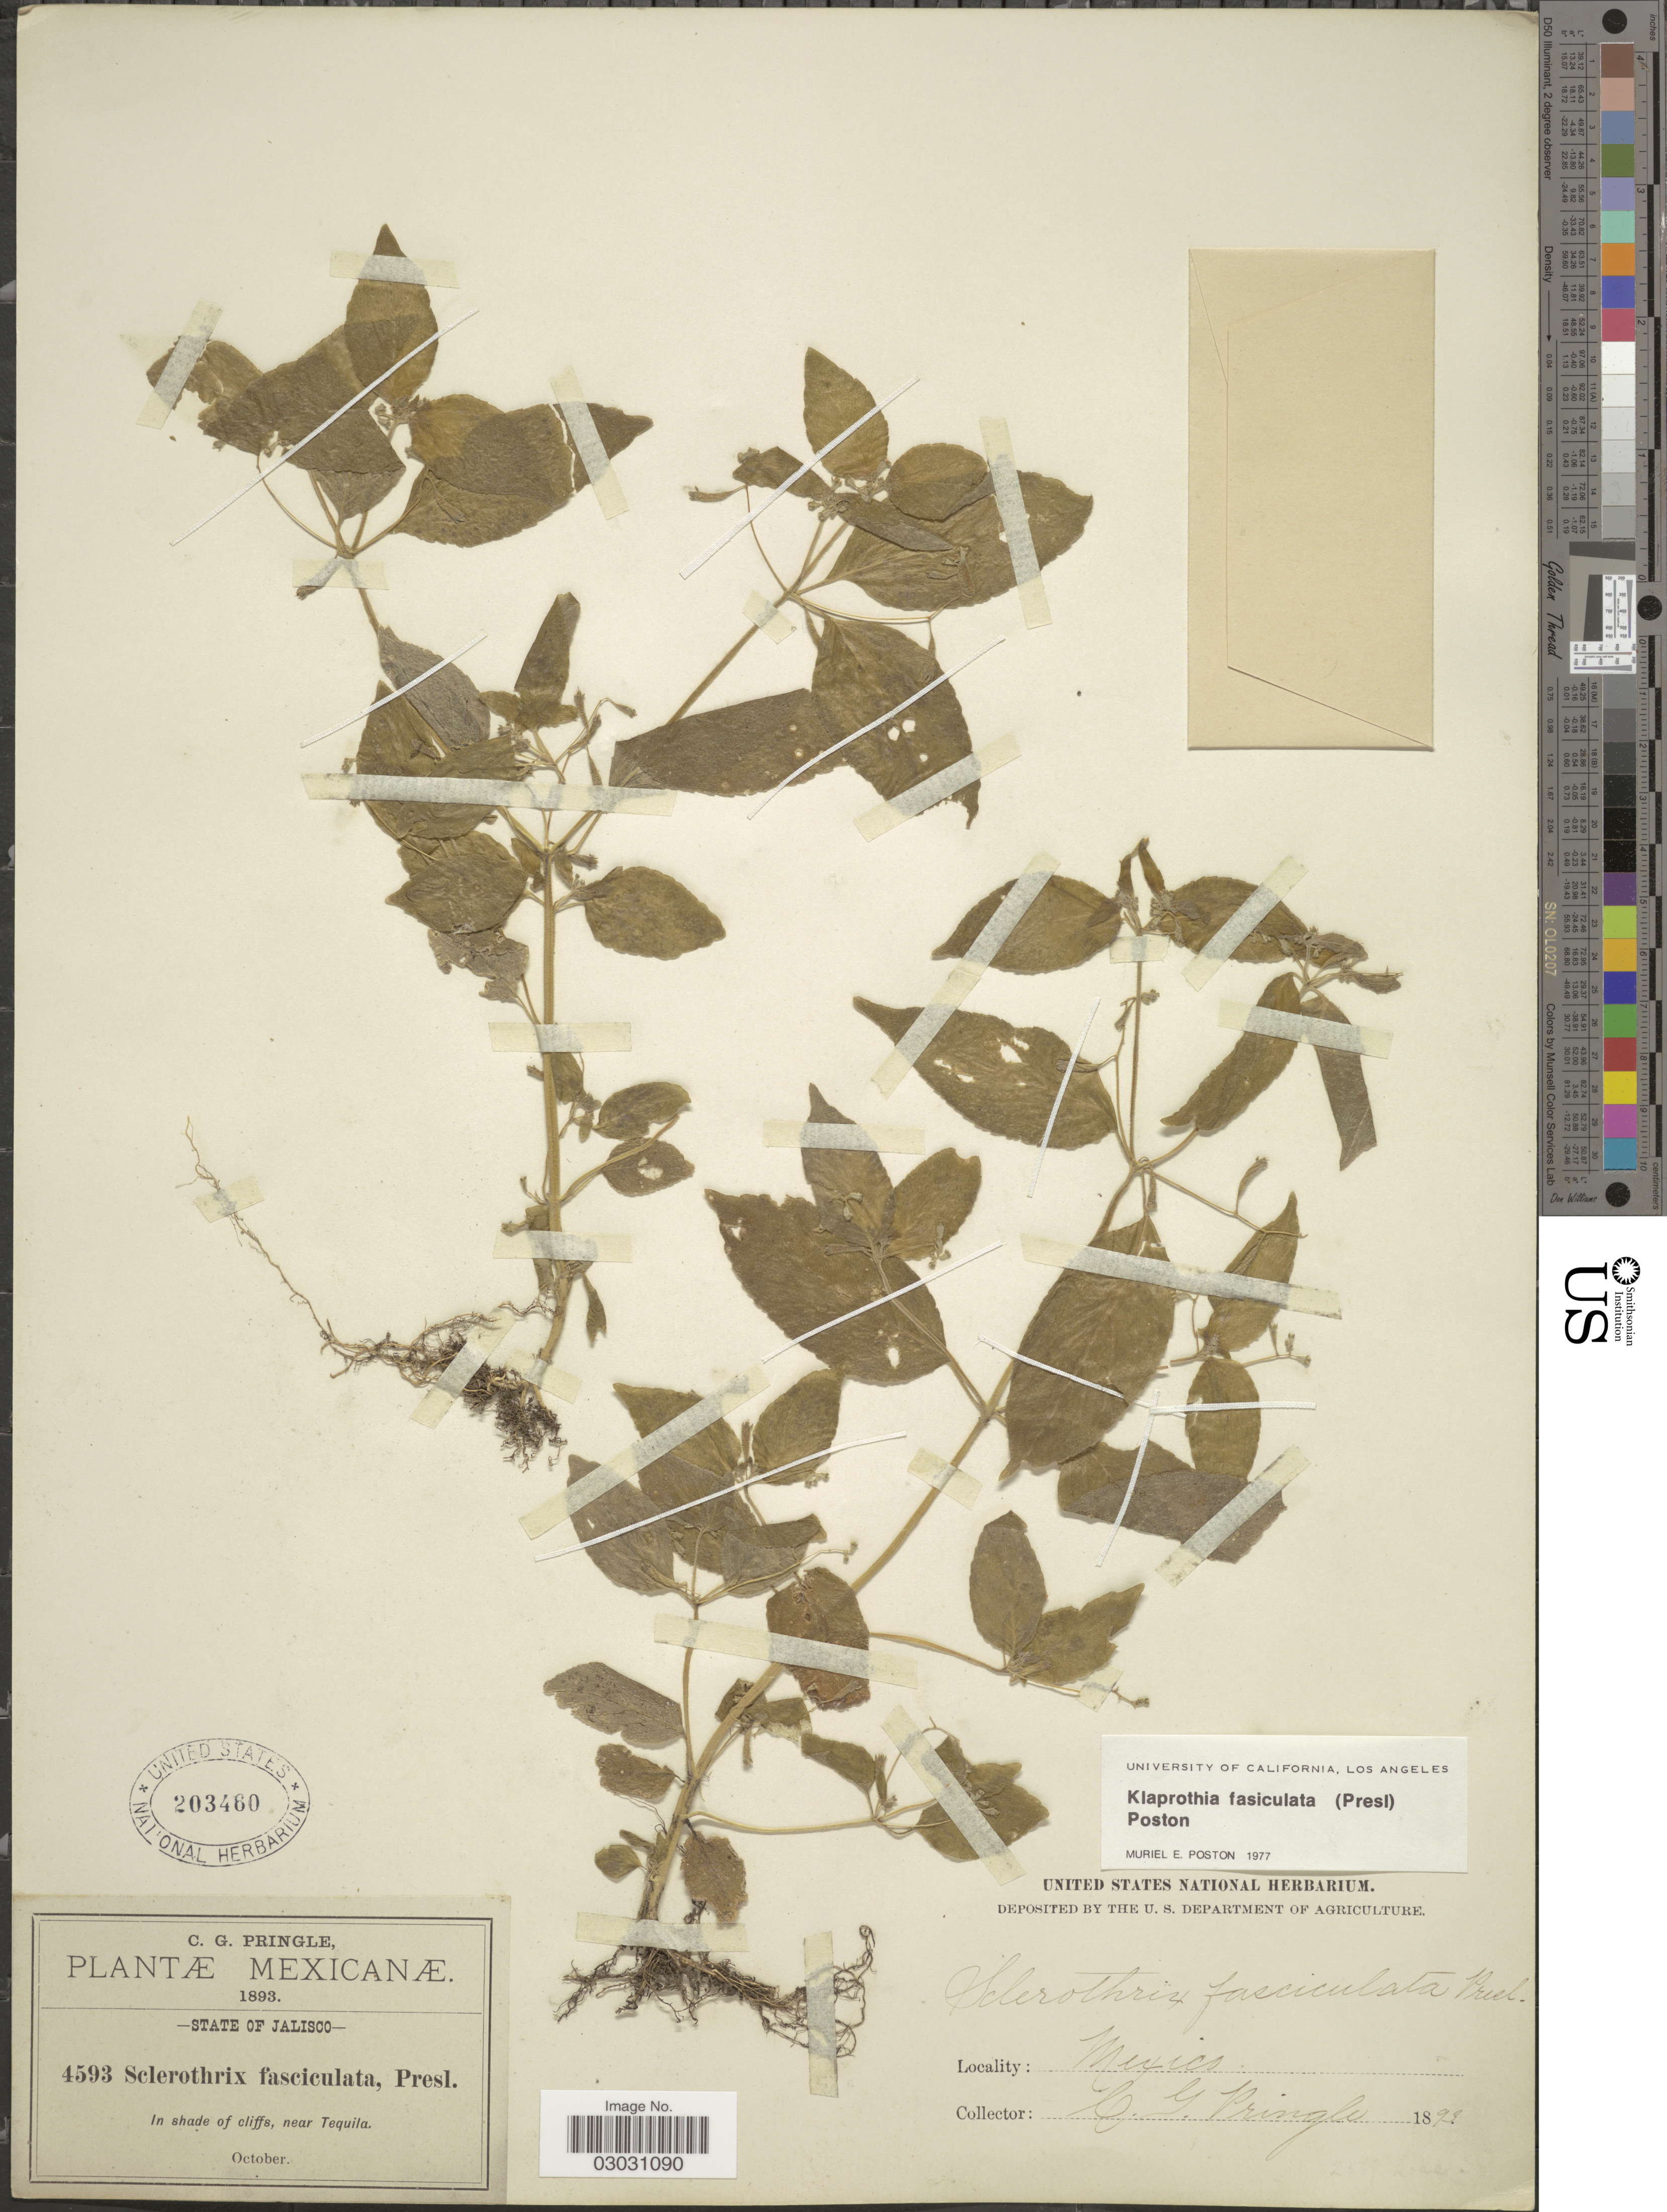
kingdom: Plantae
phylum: Tracheophyta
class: Magnoliopsida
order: Cornales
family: Loasaceae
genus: Klaprothia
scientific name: Klaprothia fasciculata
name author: (C. Presl) Poston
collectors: C. G. Pringle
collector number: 4593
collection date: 1893-10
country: Mexico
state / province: Jalisco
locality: In shade of cliffs, near Tequila.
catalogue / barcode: US 203460